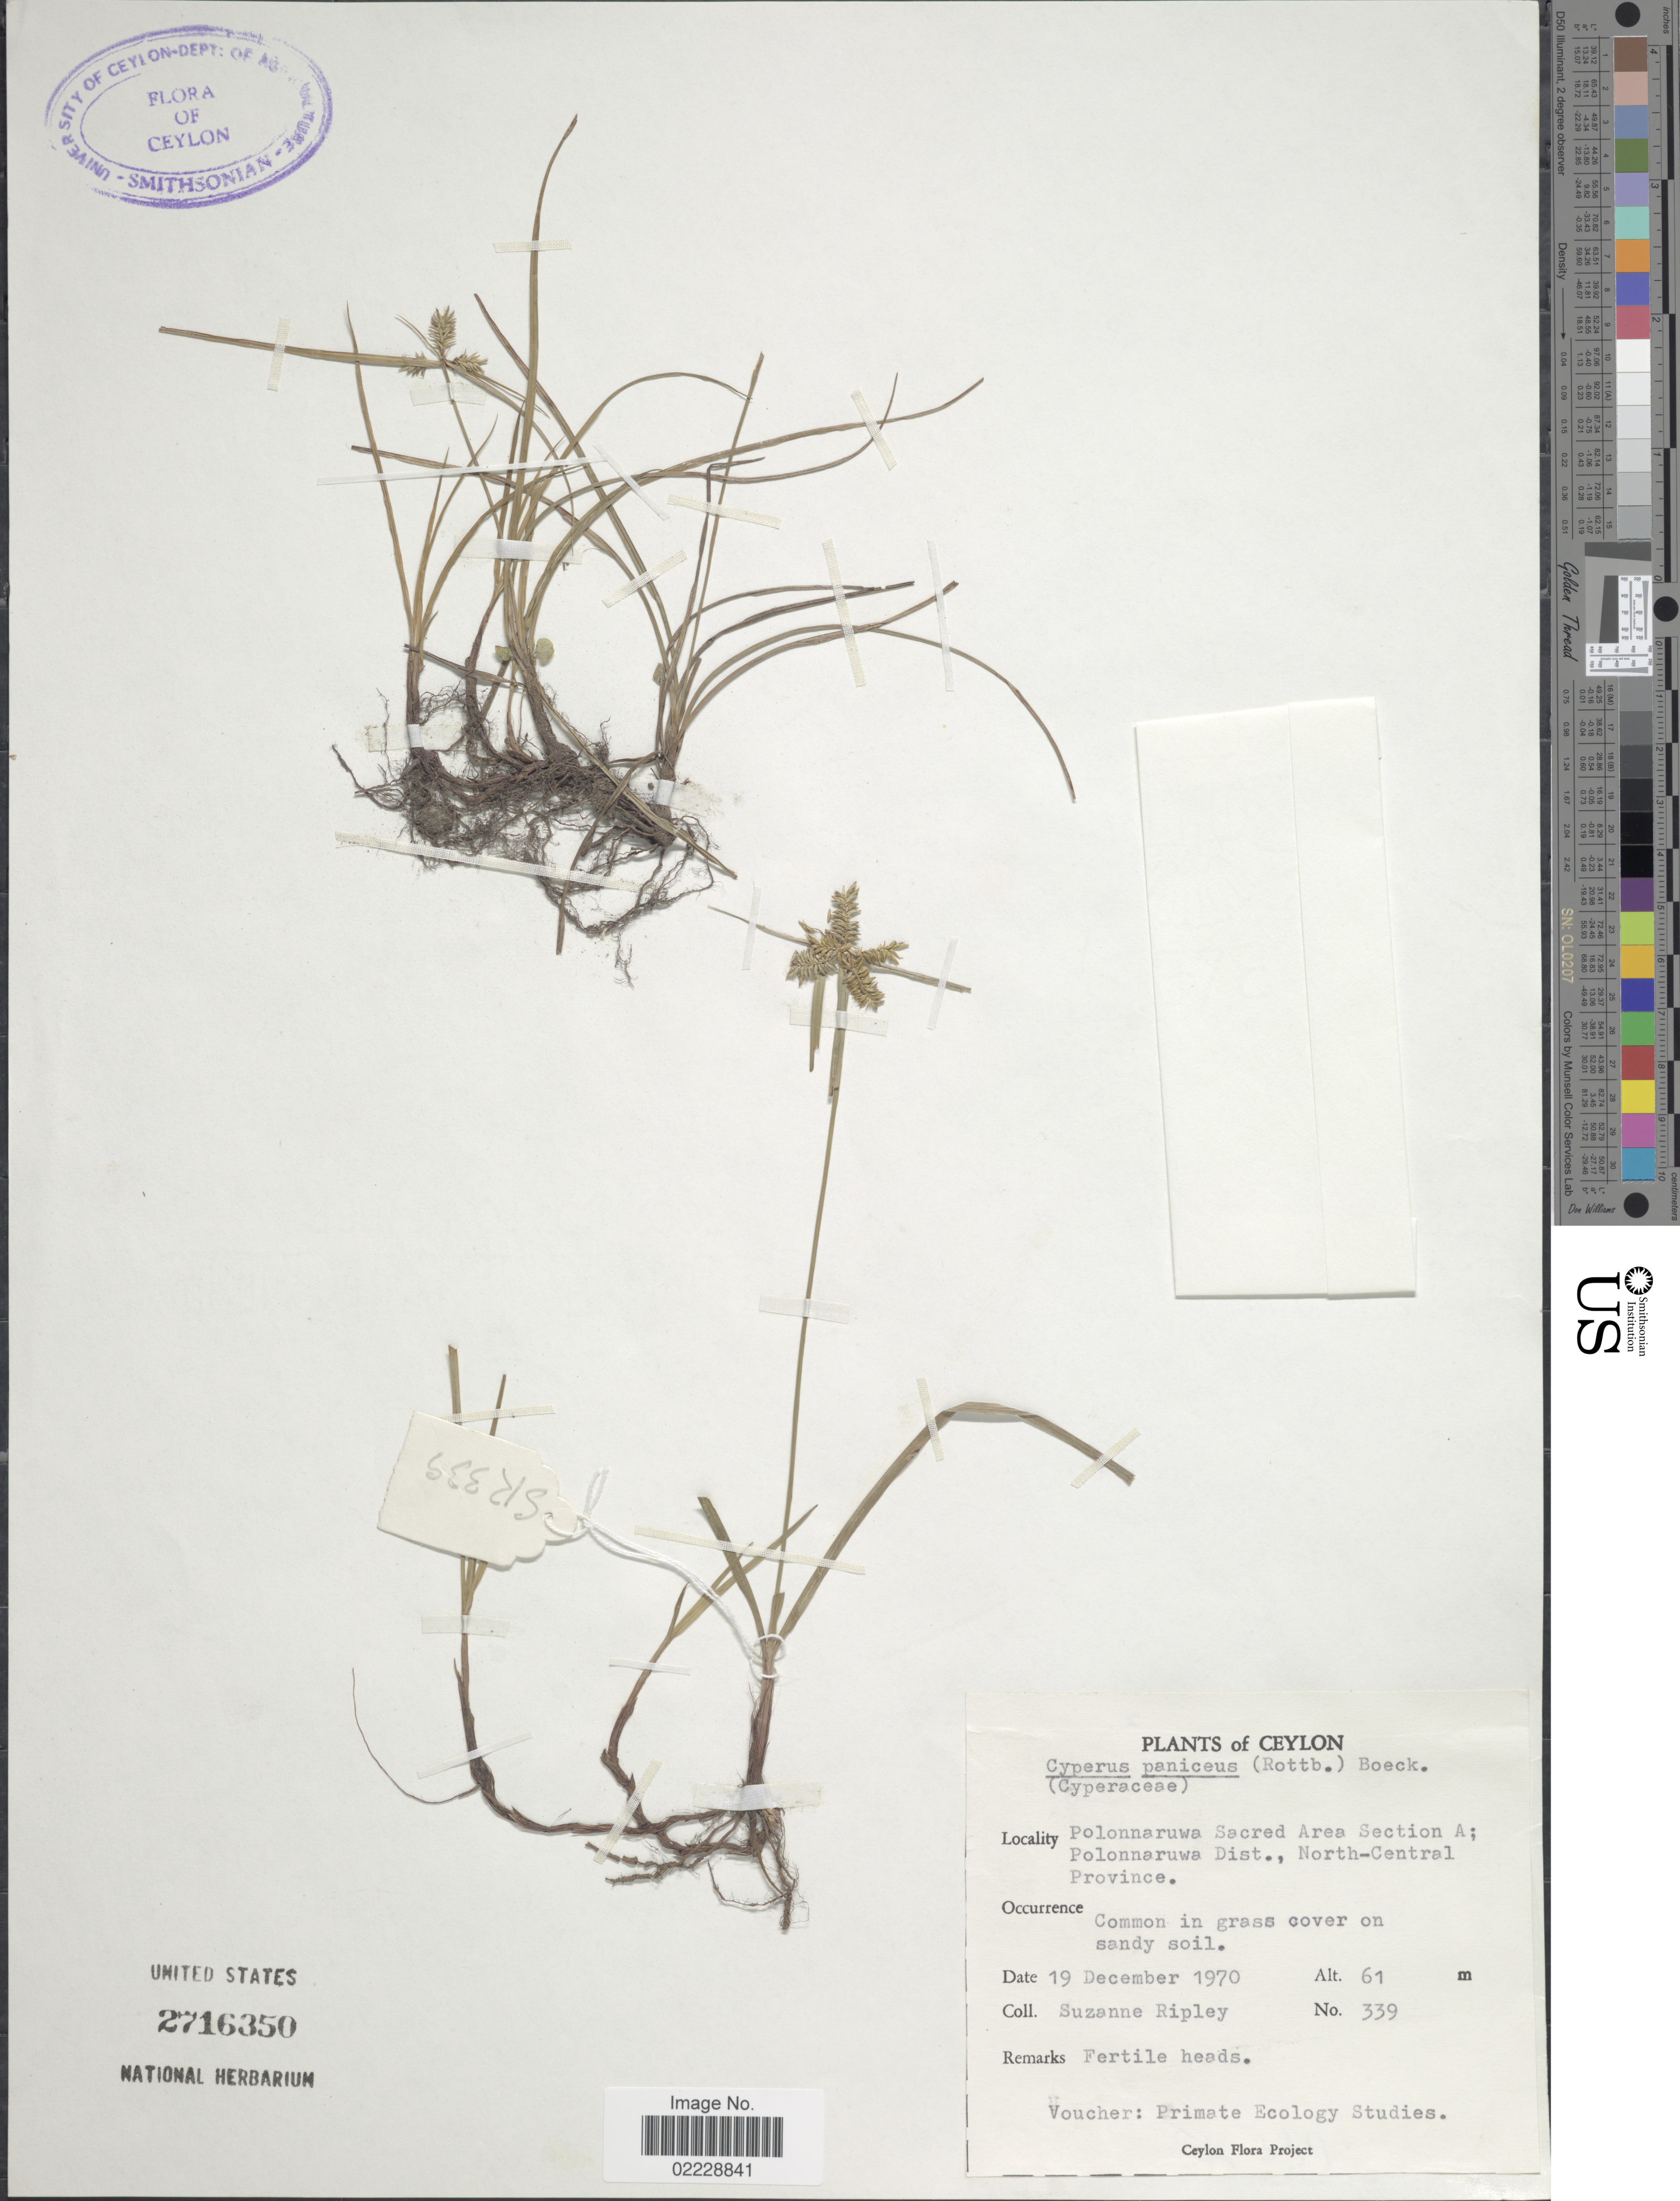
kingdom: Plantae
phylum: Tracheophyta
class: Liliopsida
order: Poales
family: Cyperaceae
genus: Cyperus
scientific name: Cyperus paniceus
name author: (Rottb.) Boeckeler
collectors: S. Ripley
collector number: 339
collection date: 1970-12-19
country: Sri Lanka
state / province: North Central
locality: Polonnaruwa Sacred Area Section A; Polonnaruwa Dist., Ceylon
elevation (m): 61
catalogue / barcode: US 2716350